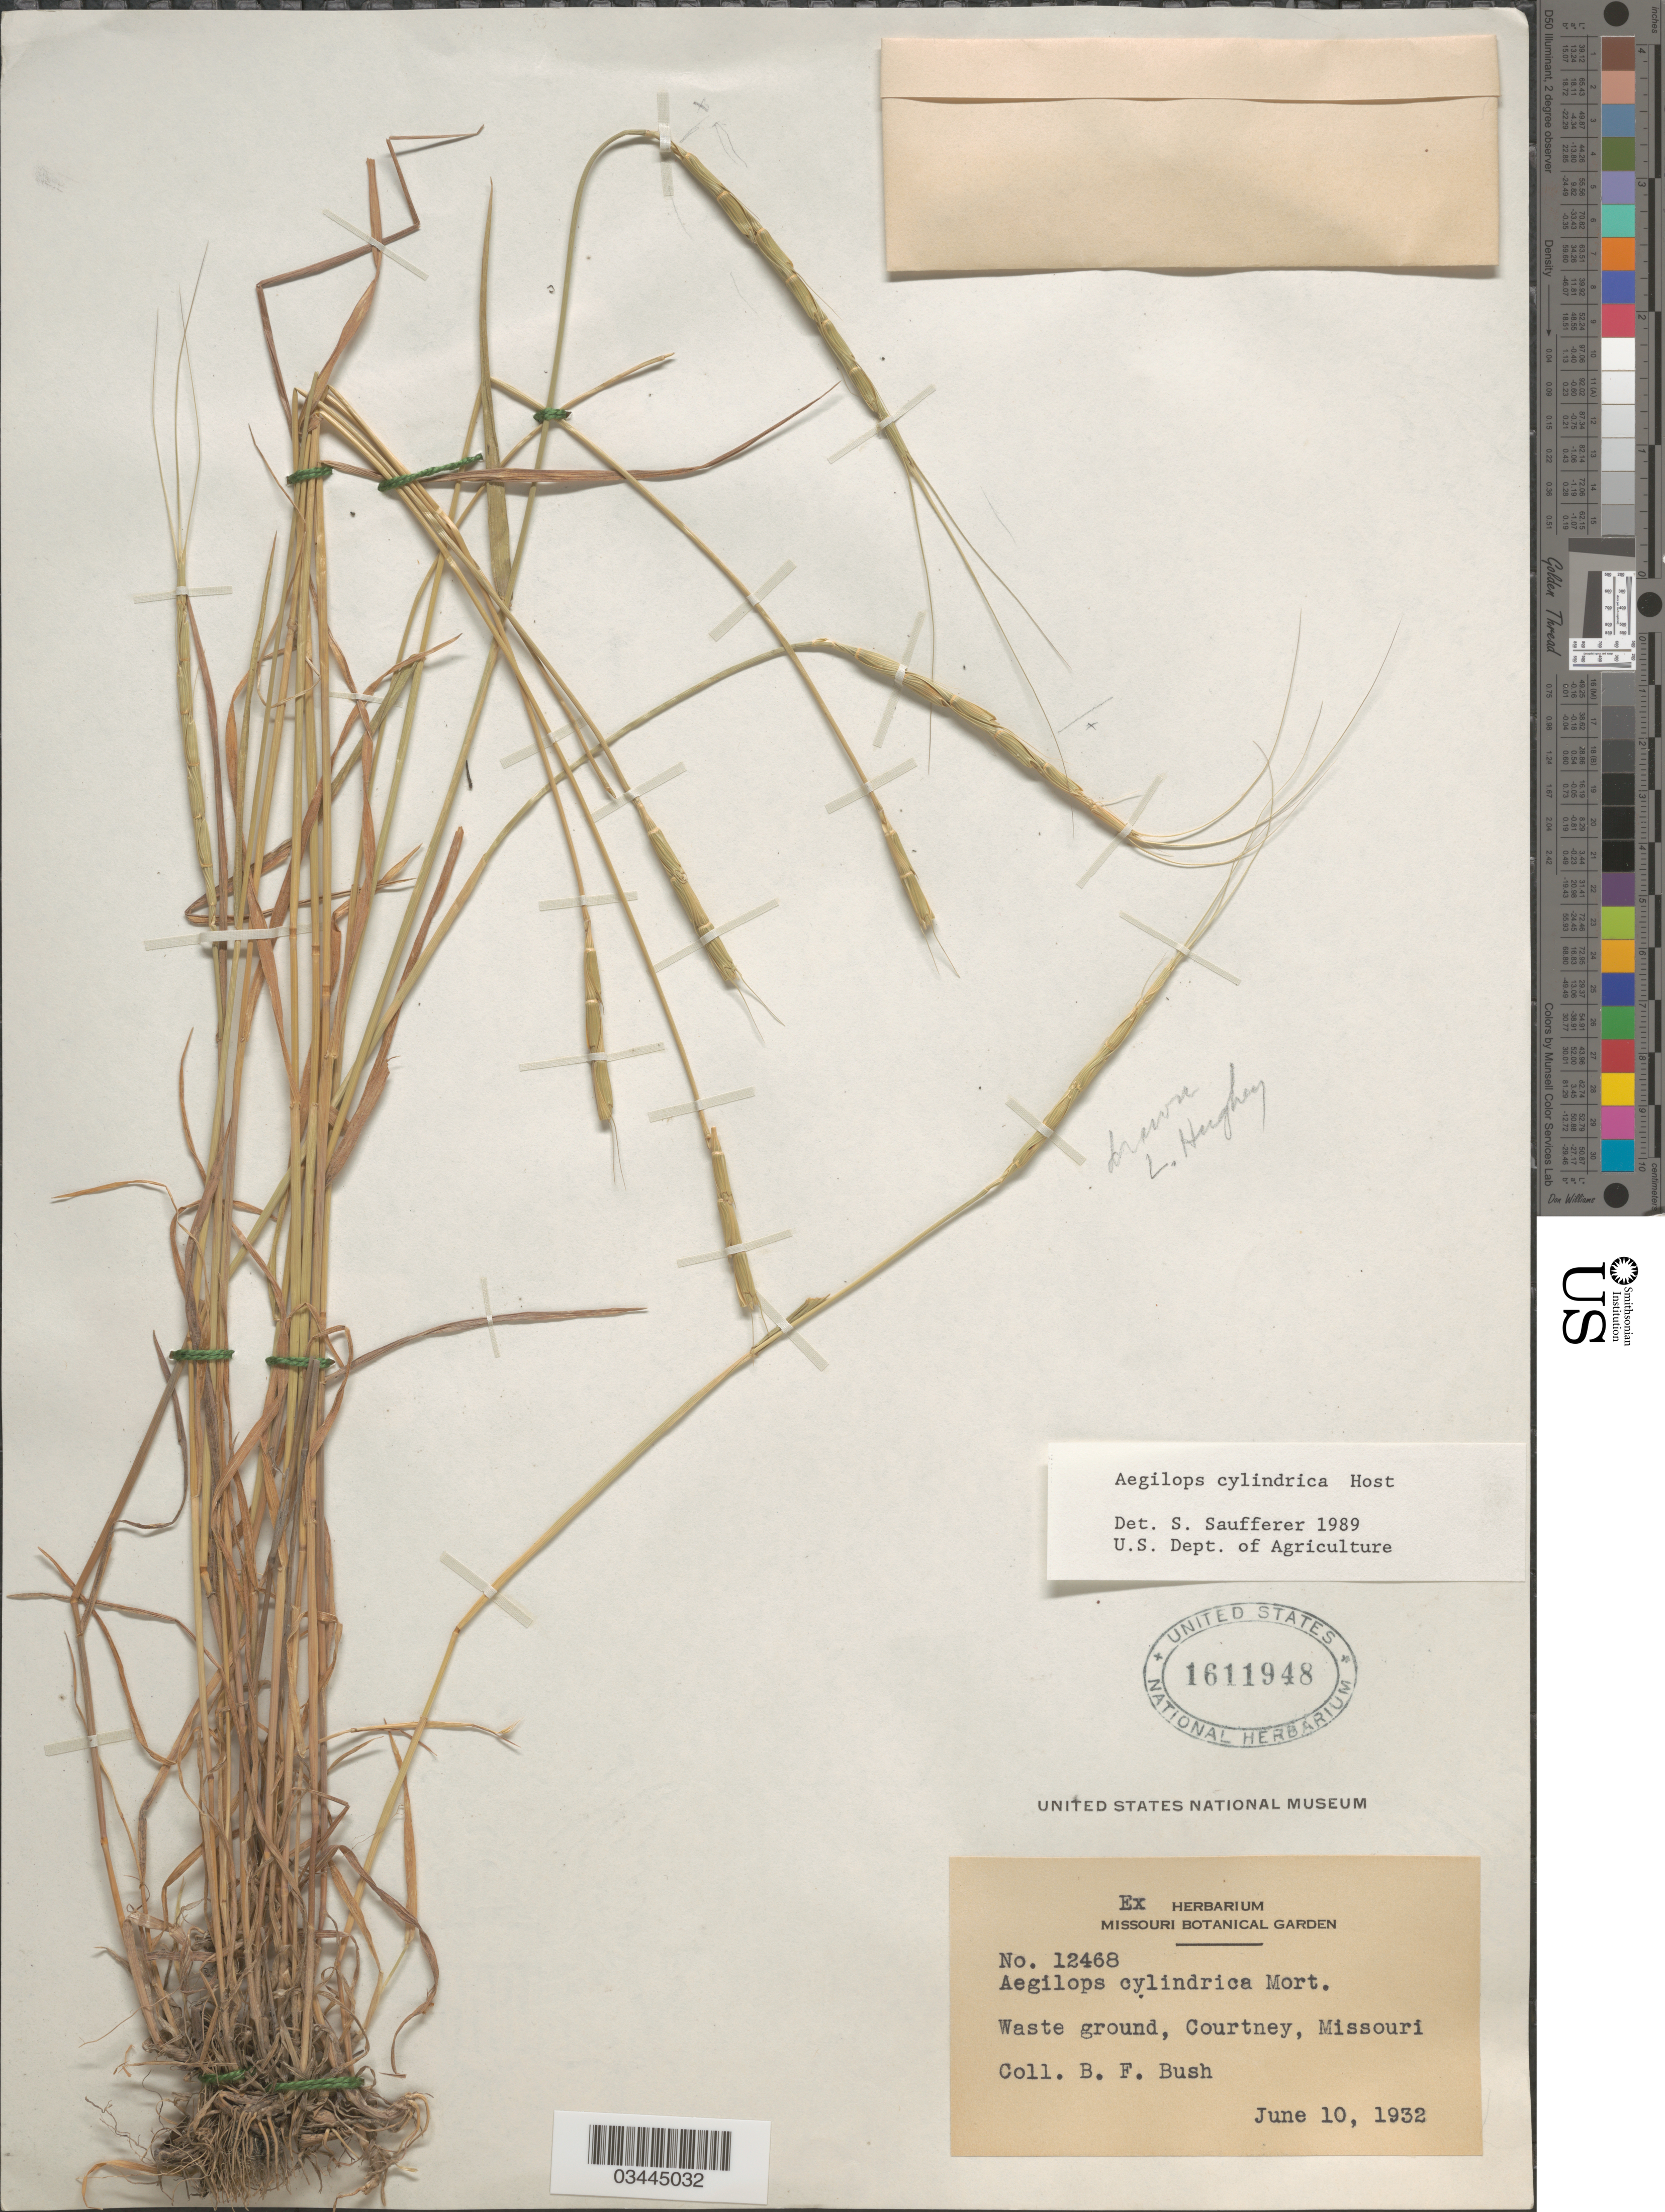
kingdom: Plantae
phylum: Tracheophyta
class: Liliopsida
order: Poales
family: Poaceae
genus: Aegilops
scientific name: Aegilops cylindrica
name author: Host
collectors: B. F. Bush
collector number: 12468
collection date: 1932-06-10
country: United States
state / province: Missouri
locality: Waste ground, Courtney.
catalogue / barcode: US 1611948